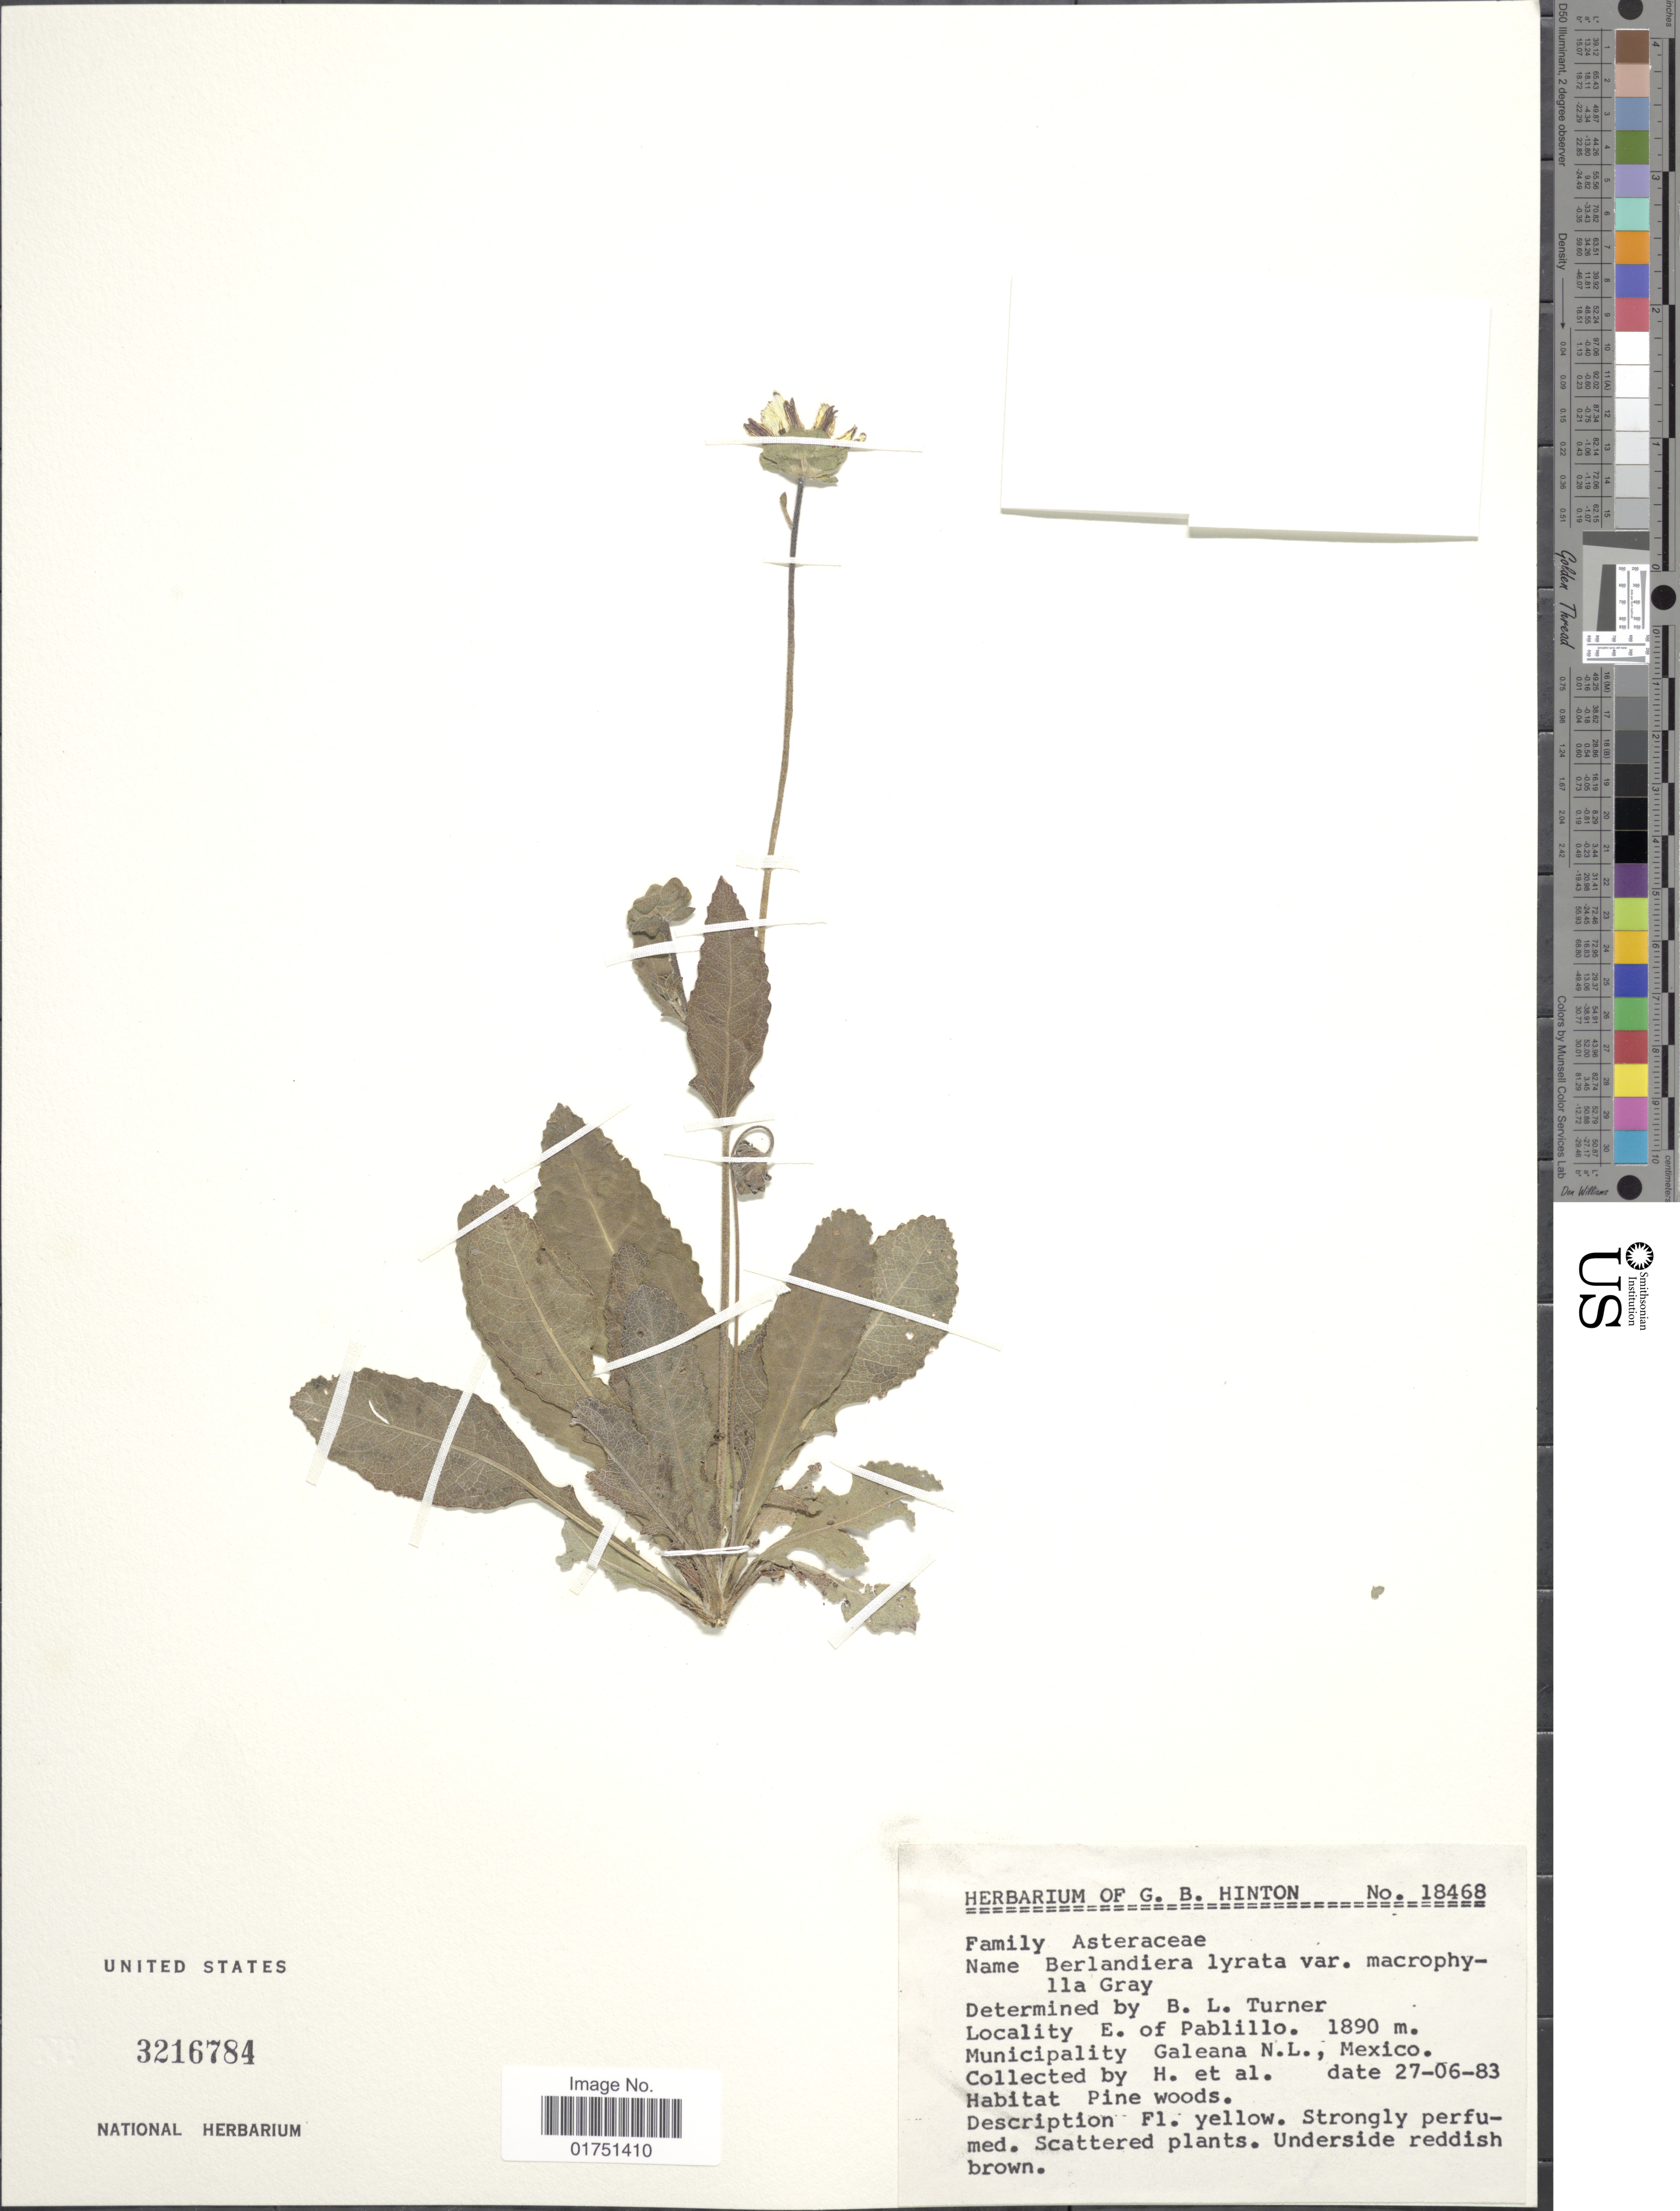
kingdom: Plantae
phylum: Tracheophyta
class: Magnoliopsida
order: Asterales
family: Asteraceae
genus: Berlandiera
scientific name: Berlandiera lyrata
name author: Benth.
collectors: G. B. Hinton & et al.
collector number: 18468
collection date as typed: Transcribed d/m/y: 27/6/83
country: Mexico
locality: E. of Pablillo. Municipality Galeana N.L., Mexico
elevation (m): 1890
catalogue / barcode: US 3216784